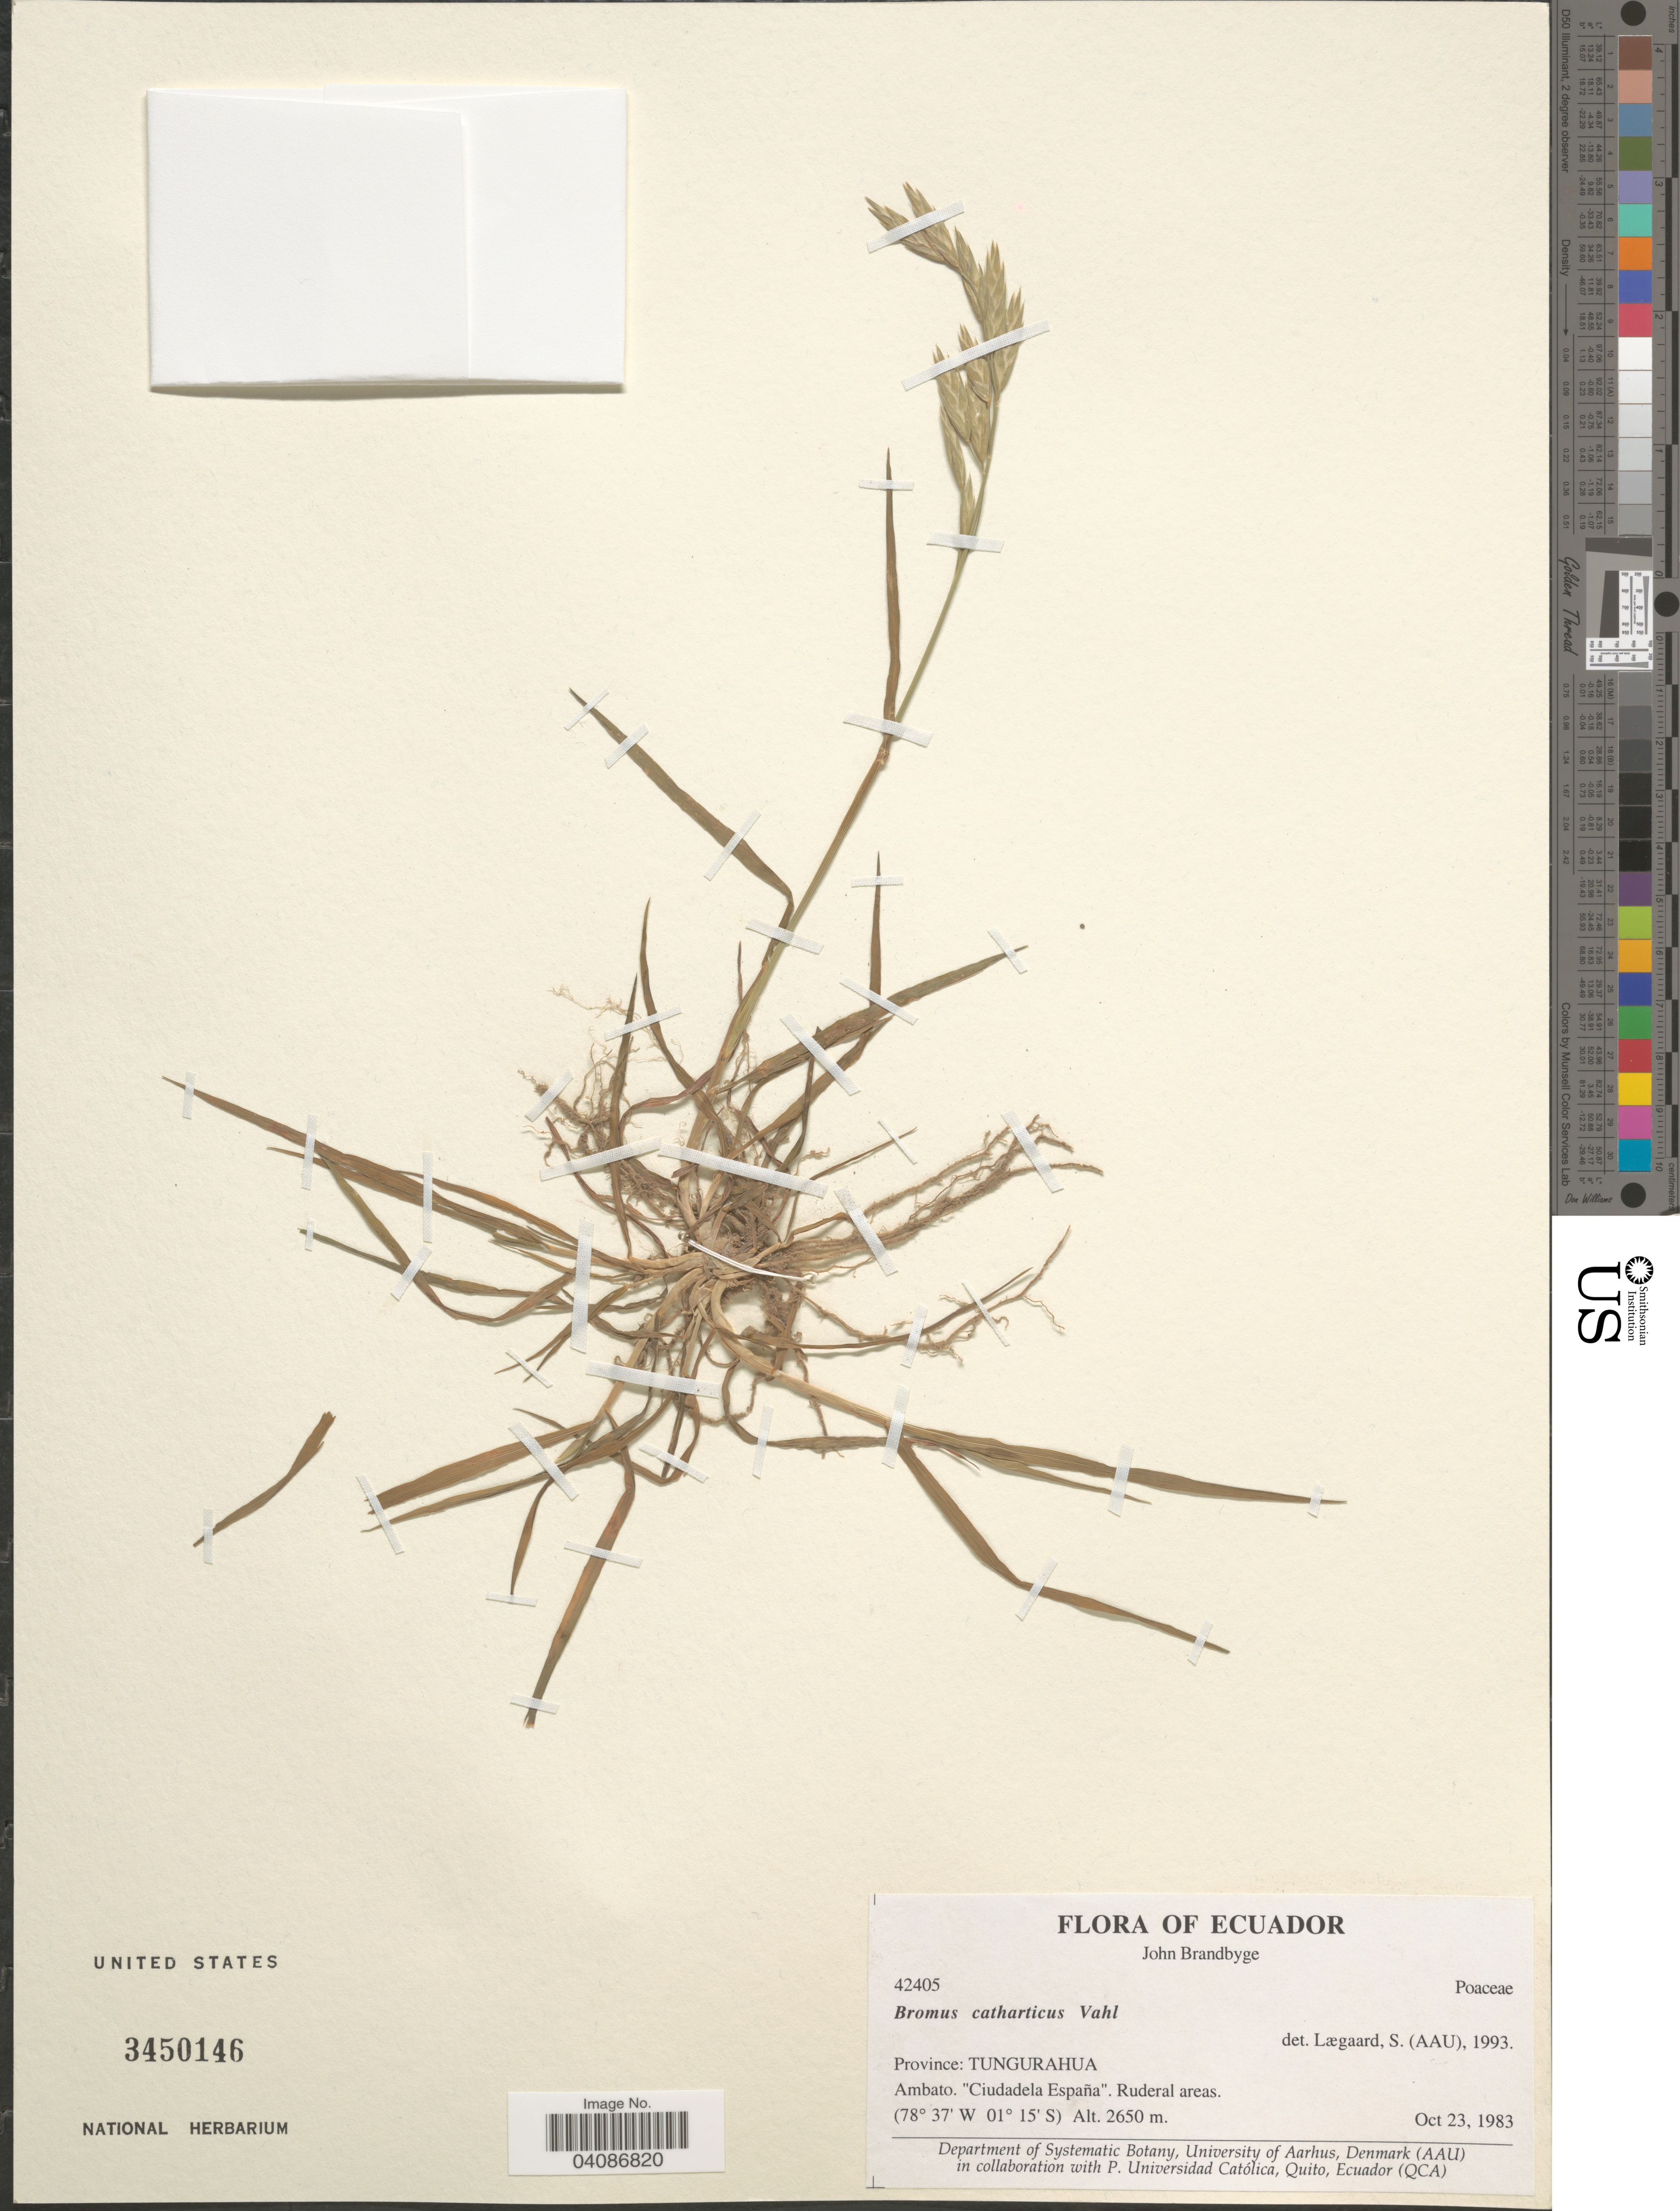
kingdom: Plantae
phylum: Tracheophyta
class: Liliopsida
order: Poales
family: Poaceae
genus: Bromus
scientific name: Bromus catharticus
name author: Vahl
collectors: J. Brandbyge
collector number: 42405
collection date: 1983-10-23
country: Ecuador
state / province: Tungurahua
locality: Ambato. "Ciudadela España".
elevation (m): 2650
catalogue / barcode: US 3450146